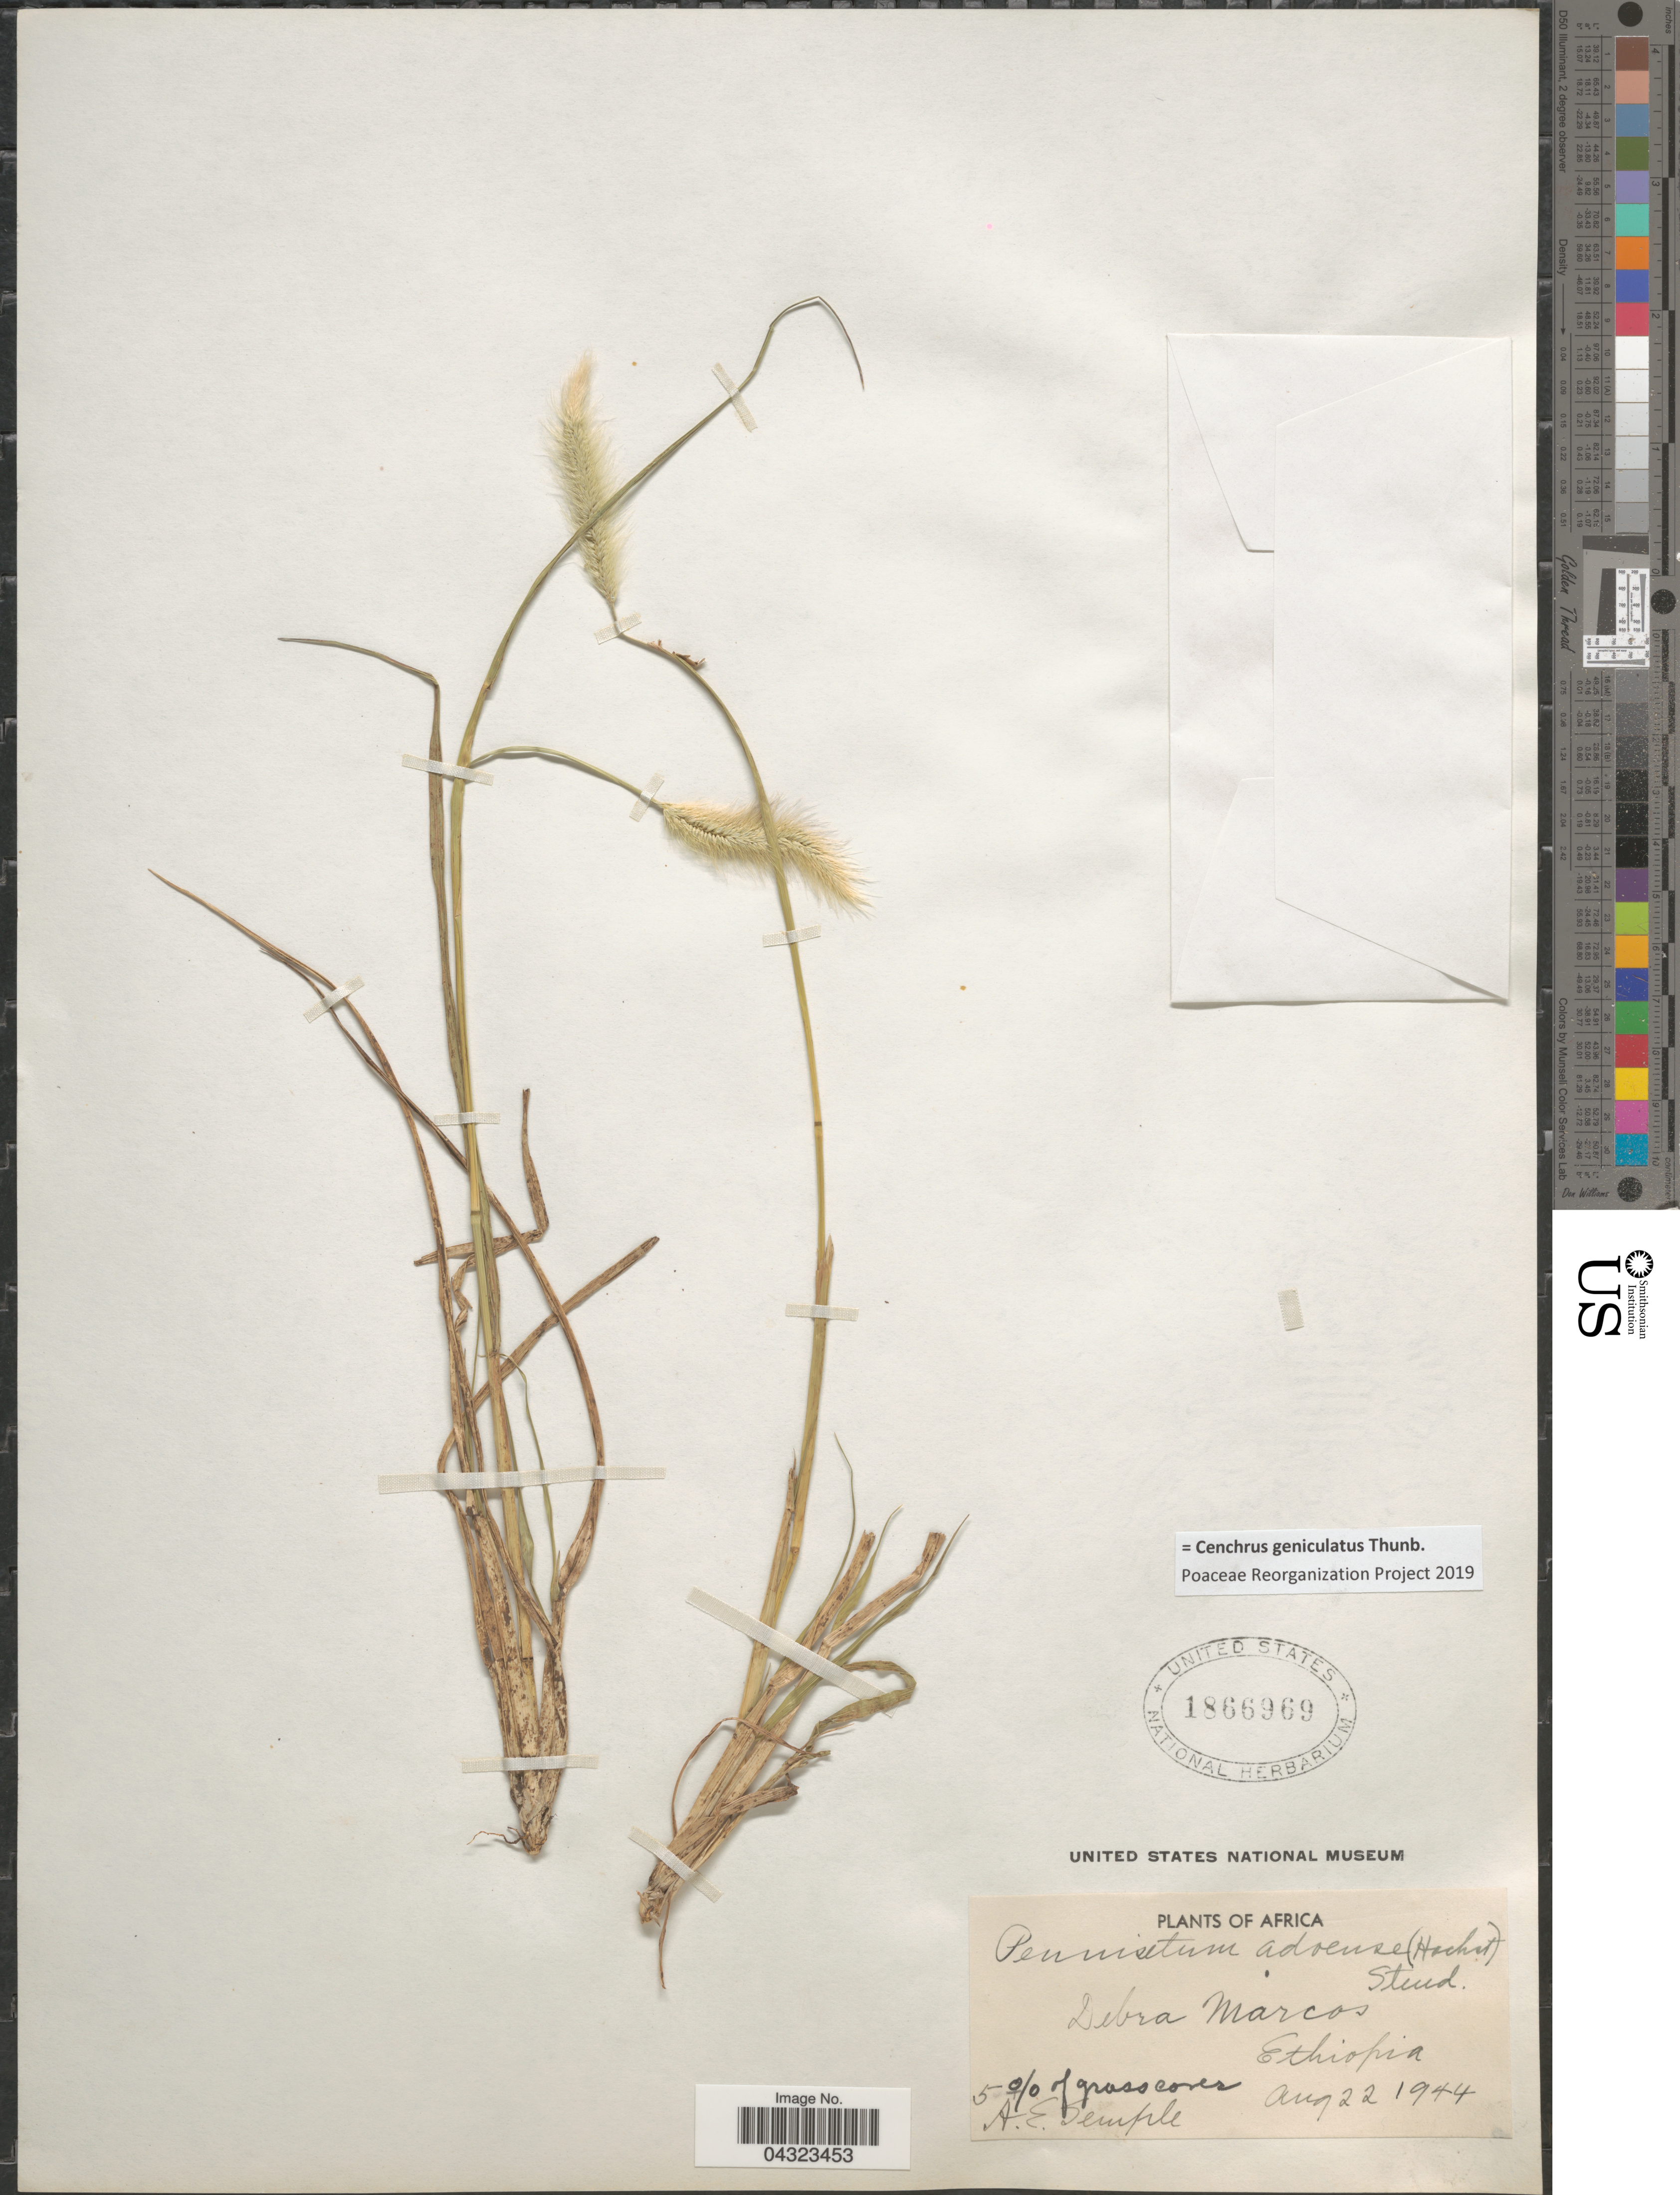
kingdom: Plantae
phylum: Tracheophyta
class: Liliopsida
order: Poales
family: Poaceae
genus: Cenchrus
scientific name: Cenchrus geniculatus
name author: Thunb.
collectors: A. Semple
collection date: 1944-08-22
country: Ethiopia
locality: Debra Marcos.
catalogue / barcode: US 1866969